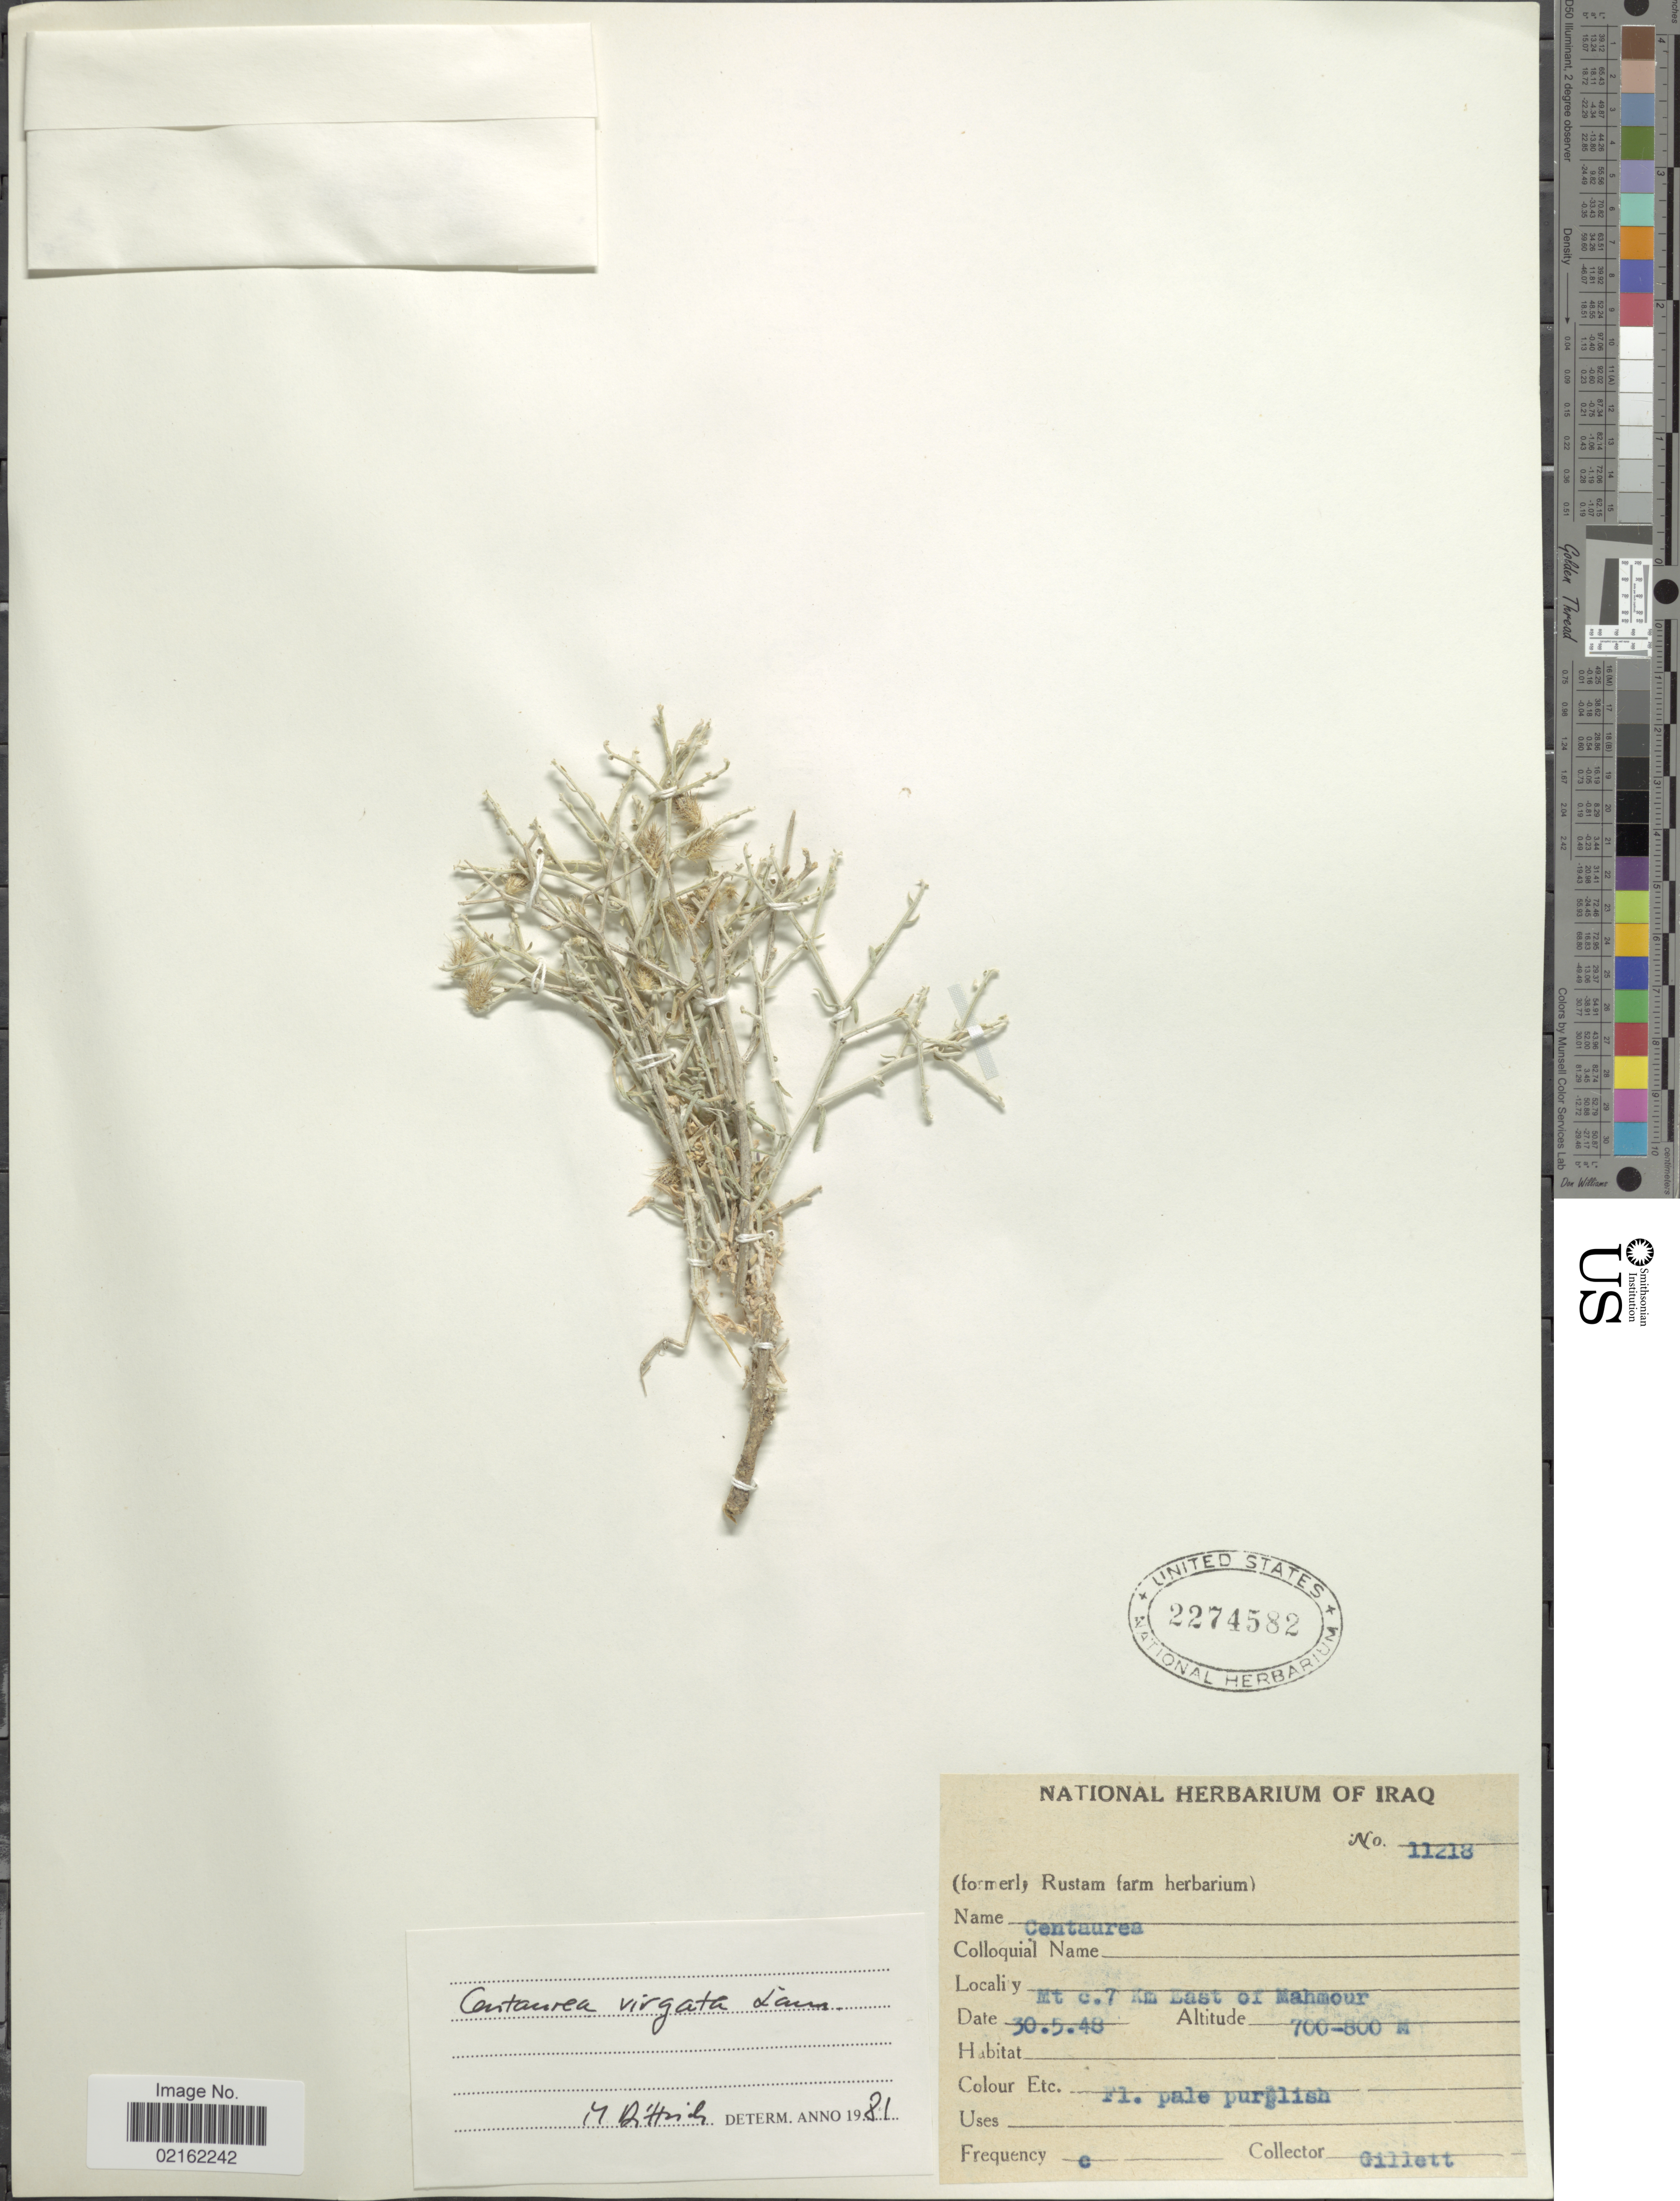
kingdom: Plantae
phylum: Tracheophyta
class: Magnoliopsida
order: Asterales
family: Asteraceae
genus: Centaurea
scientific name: Centaurea virgata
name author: Lam.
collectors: Gillett, --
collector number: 11213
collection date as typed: Transcribed d/m/y: 30/5/48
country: Iraq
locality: Mt c. 7 Km East of Mahmour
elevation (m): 700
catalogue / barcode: US 2274582